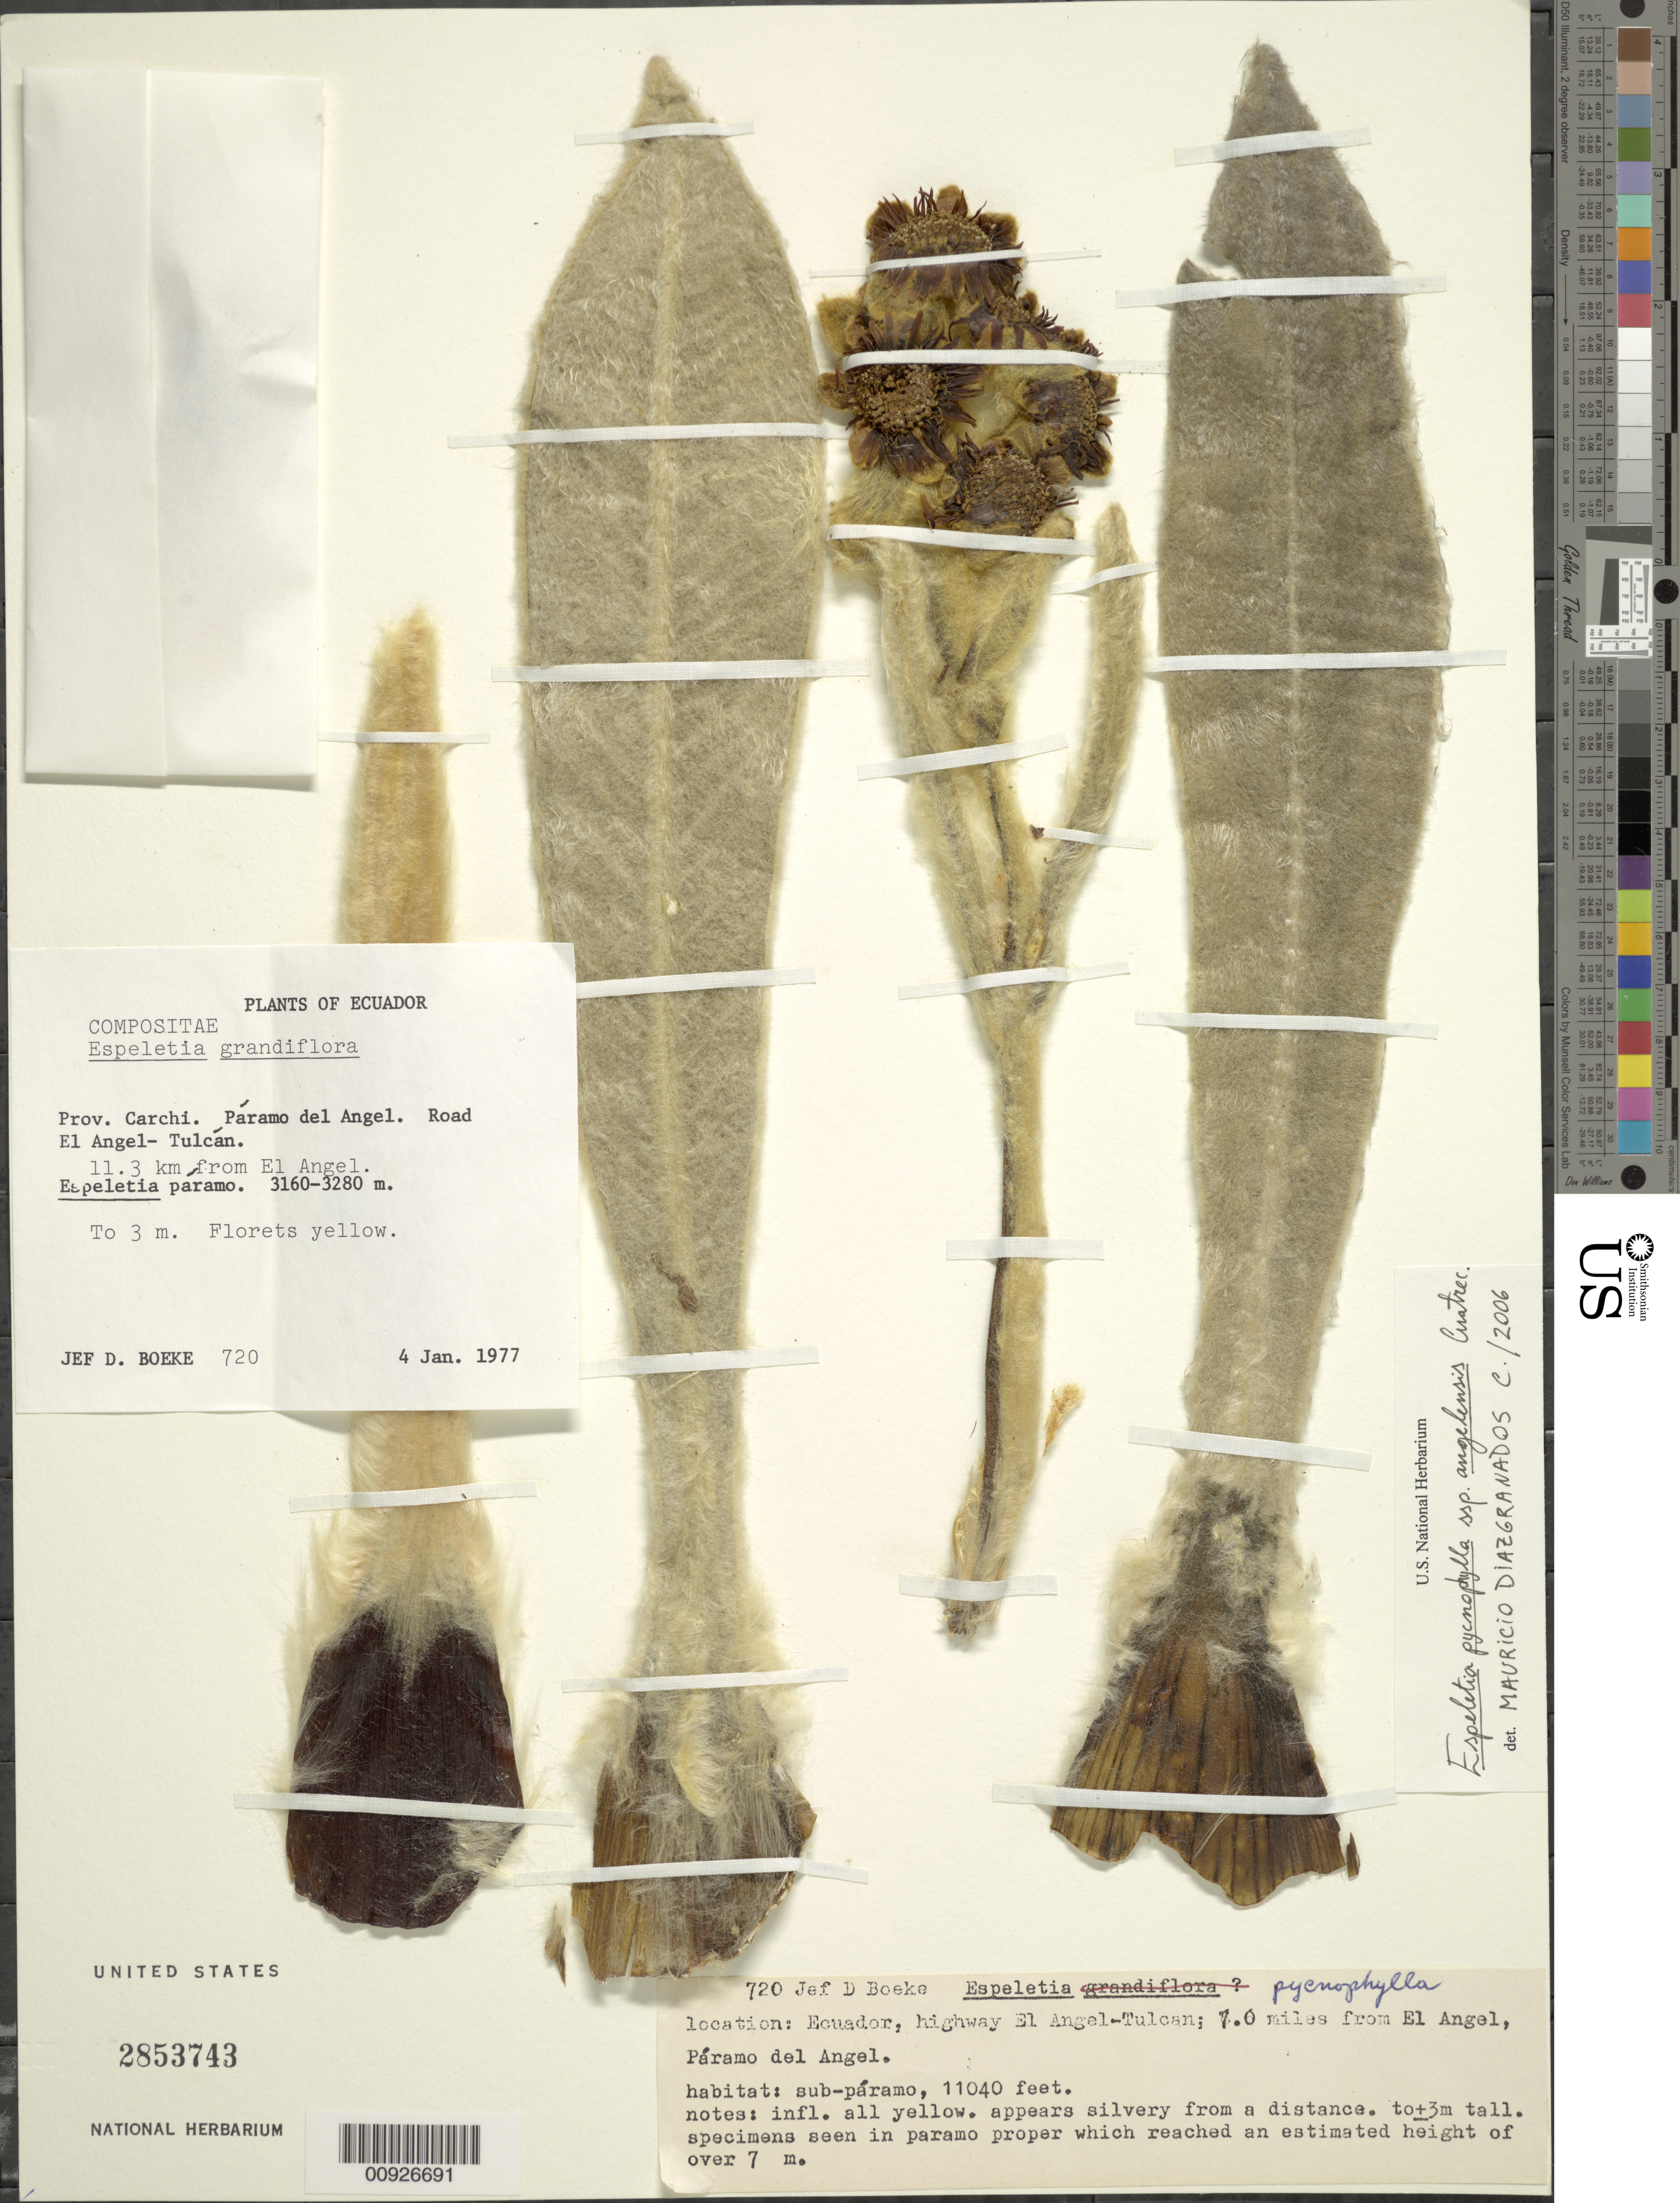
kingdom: Plantae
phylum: Tracheophyta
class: Magnoliopsida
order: Asterales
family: Asteraceae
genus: Espeletia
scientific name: Espeletia pycnophylla subsp. angelensis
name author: Cuatrec.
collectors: J. D. Boeke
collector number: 720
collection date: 1977-01-04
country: Ecuador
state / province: Carchi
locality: P. del Ángel. Road El Ángel - Tulcán. 11.3 km from El Ángel.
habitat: Espeletia páramo, sub-páramo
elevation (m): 3160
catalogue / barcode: US 2853743